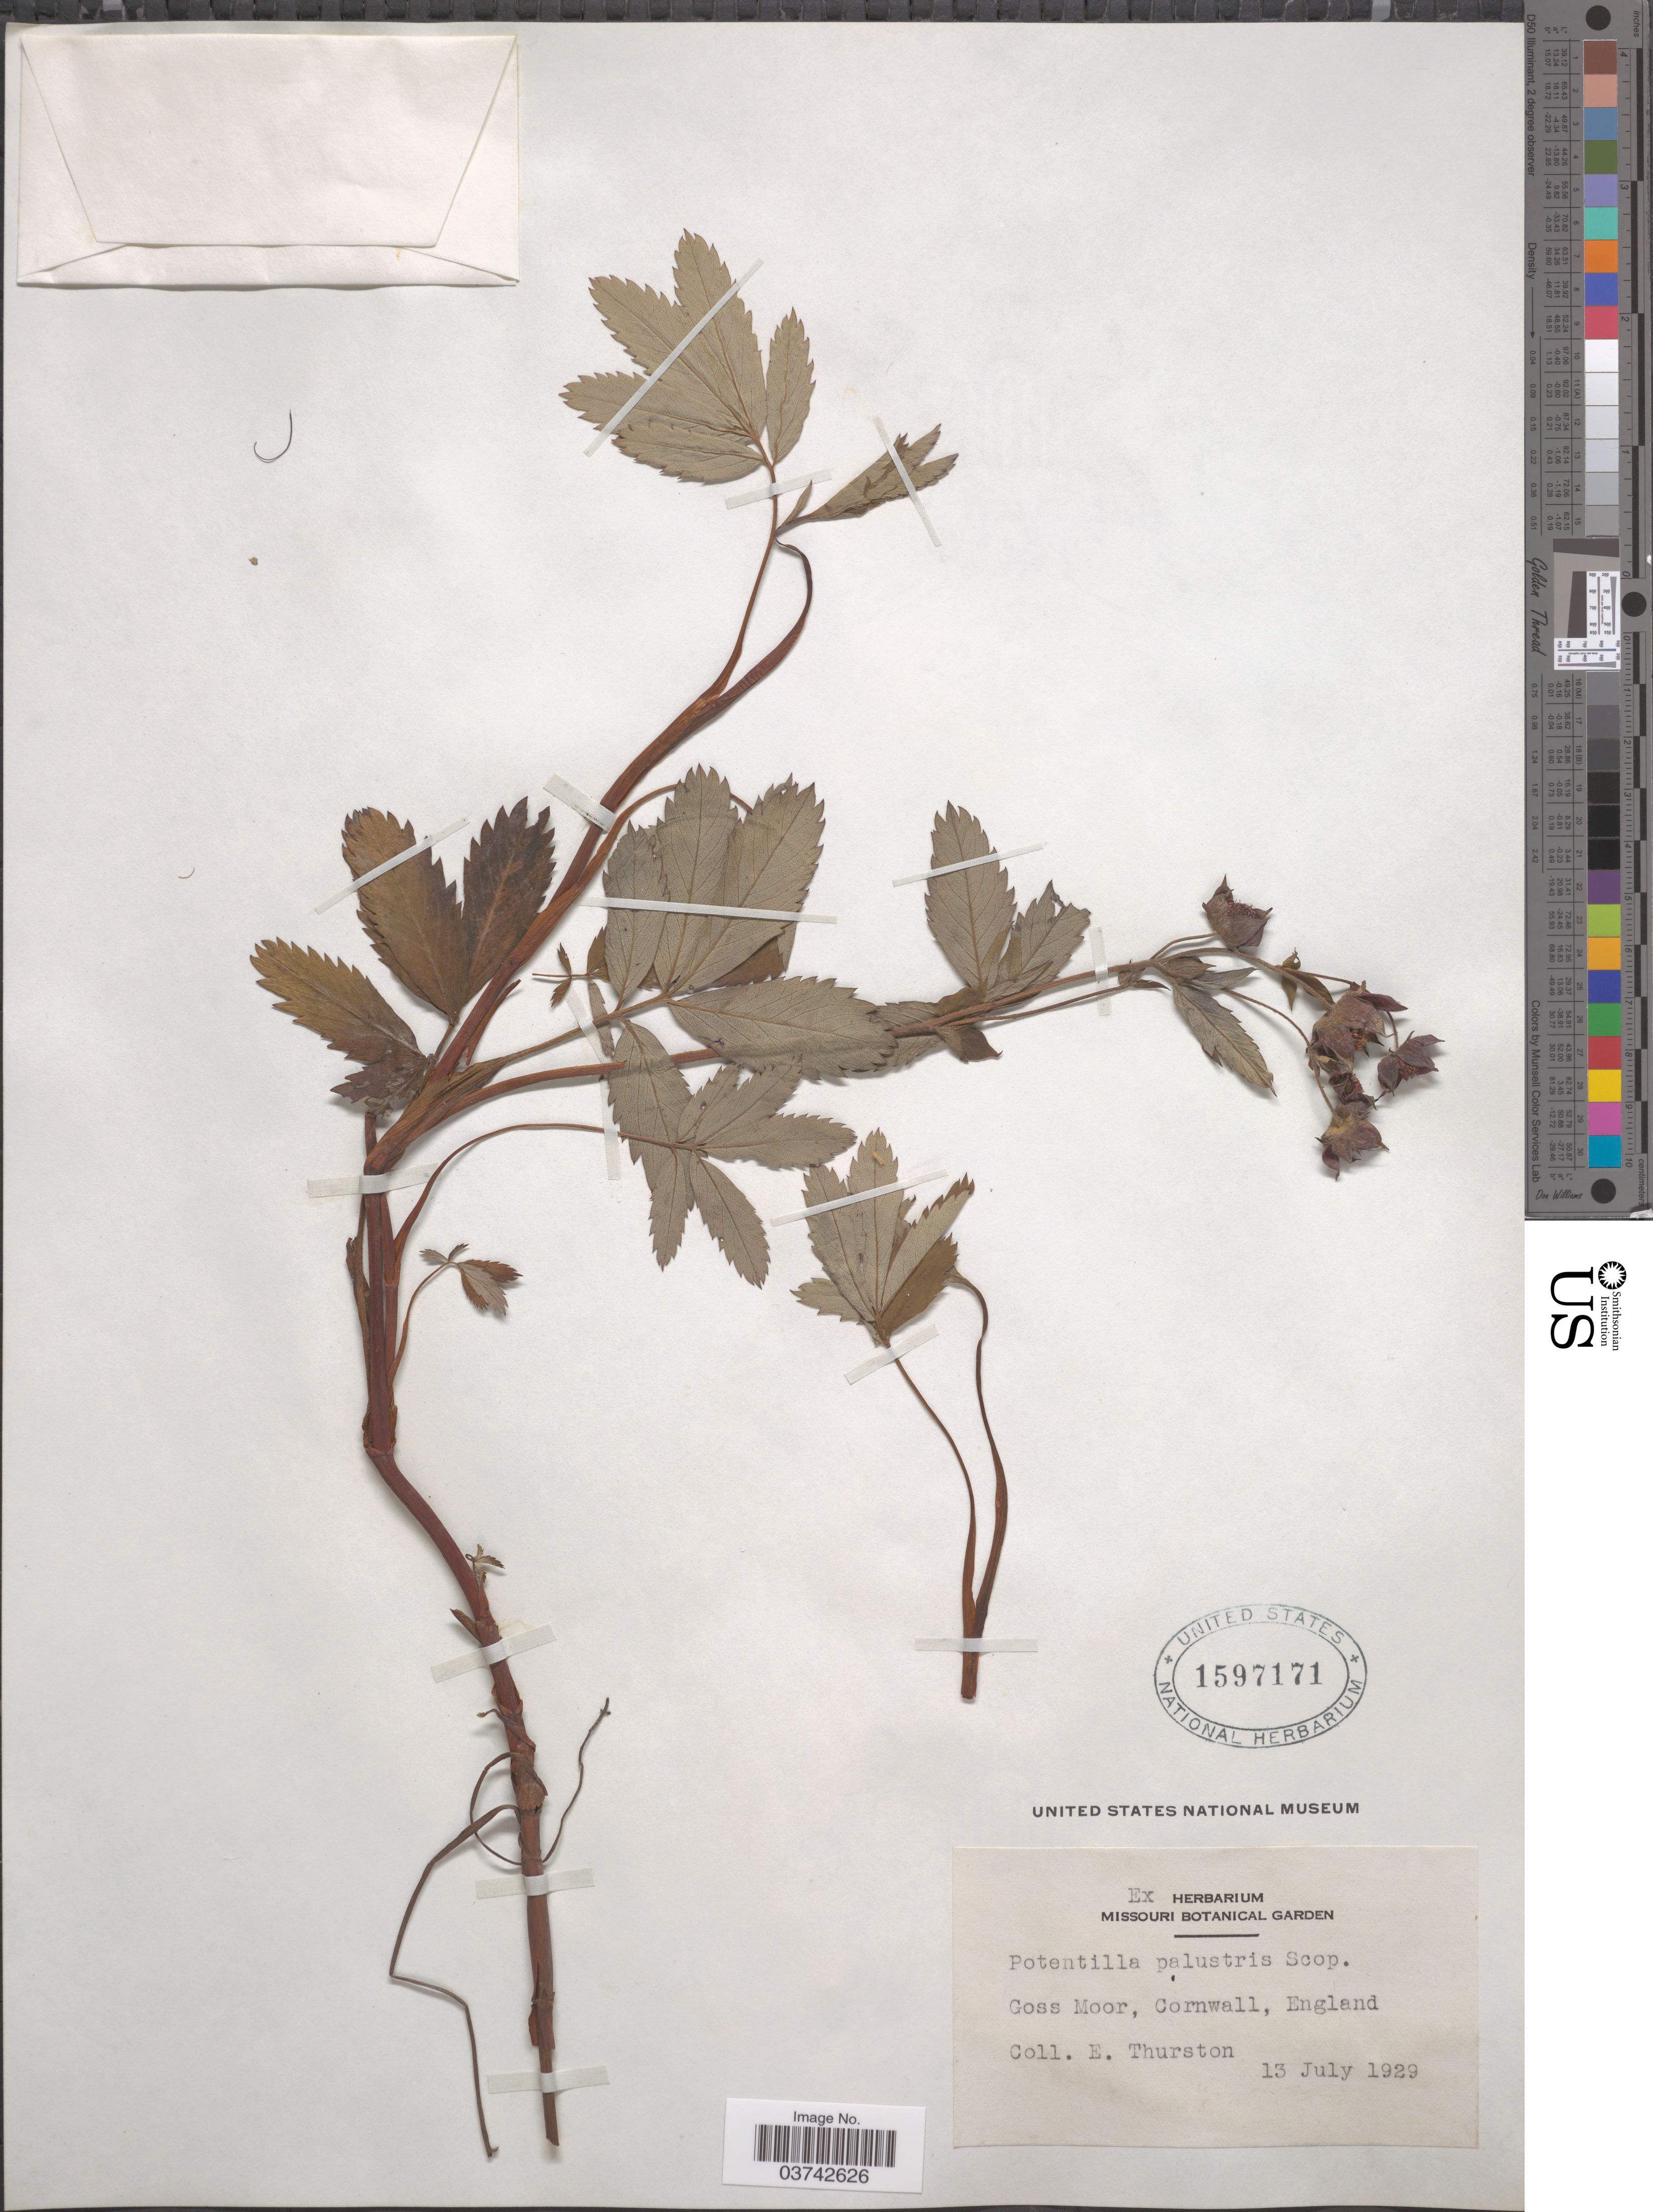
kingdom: Plantae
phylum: Tracheophyta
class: Magnoliopsida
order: Rosales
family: Rosaceae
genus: Comarum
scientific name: Comarum palustre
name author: L.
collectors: E. Thurston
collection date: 1929-07-13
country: United Kingdom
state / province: England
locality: Goss Moor, Cornwall.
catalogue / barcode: US 1597171